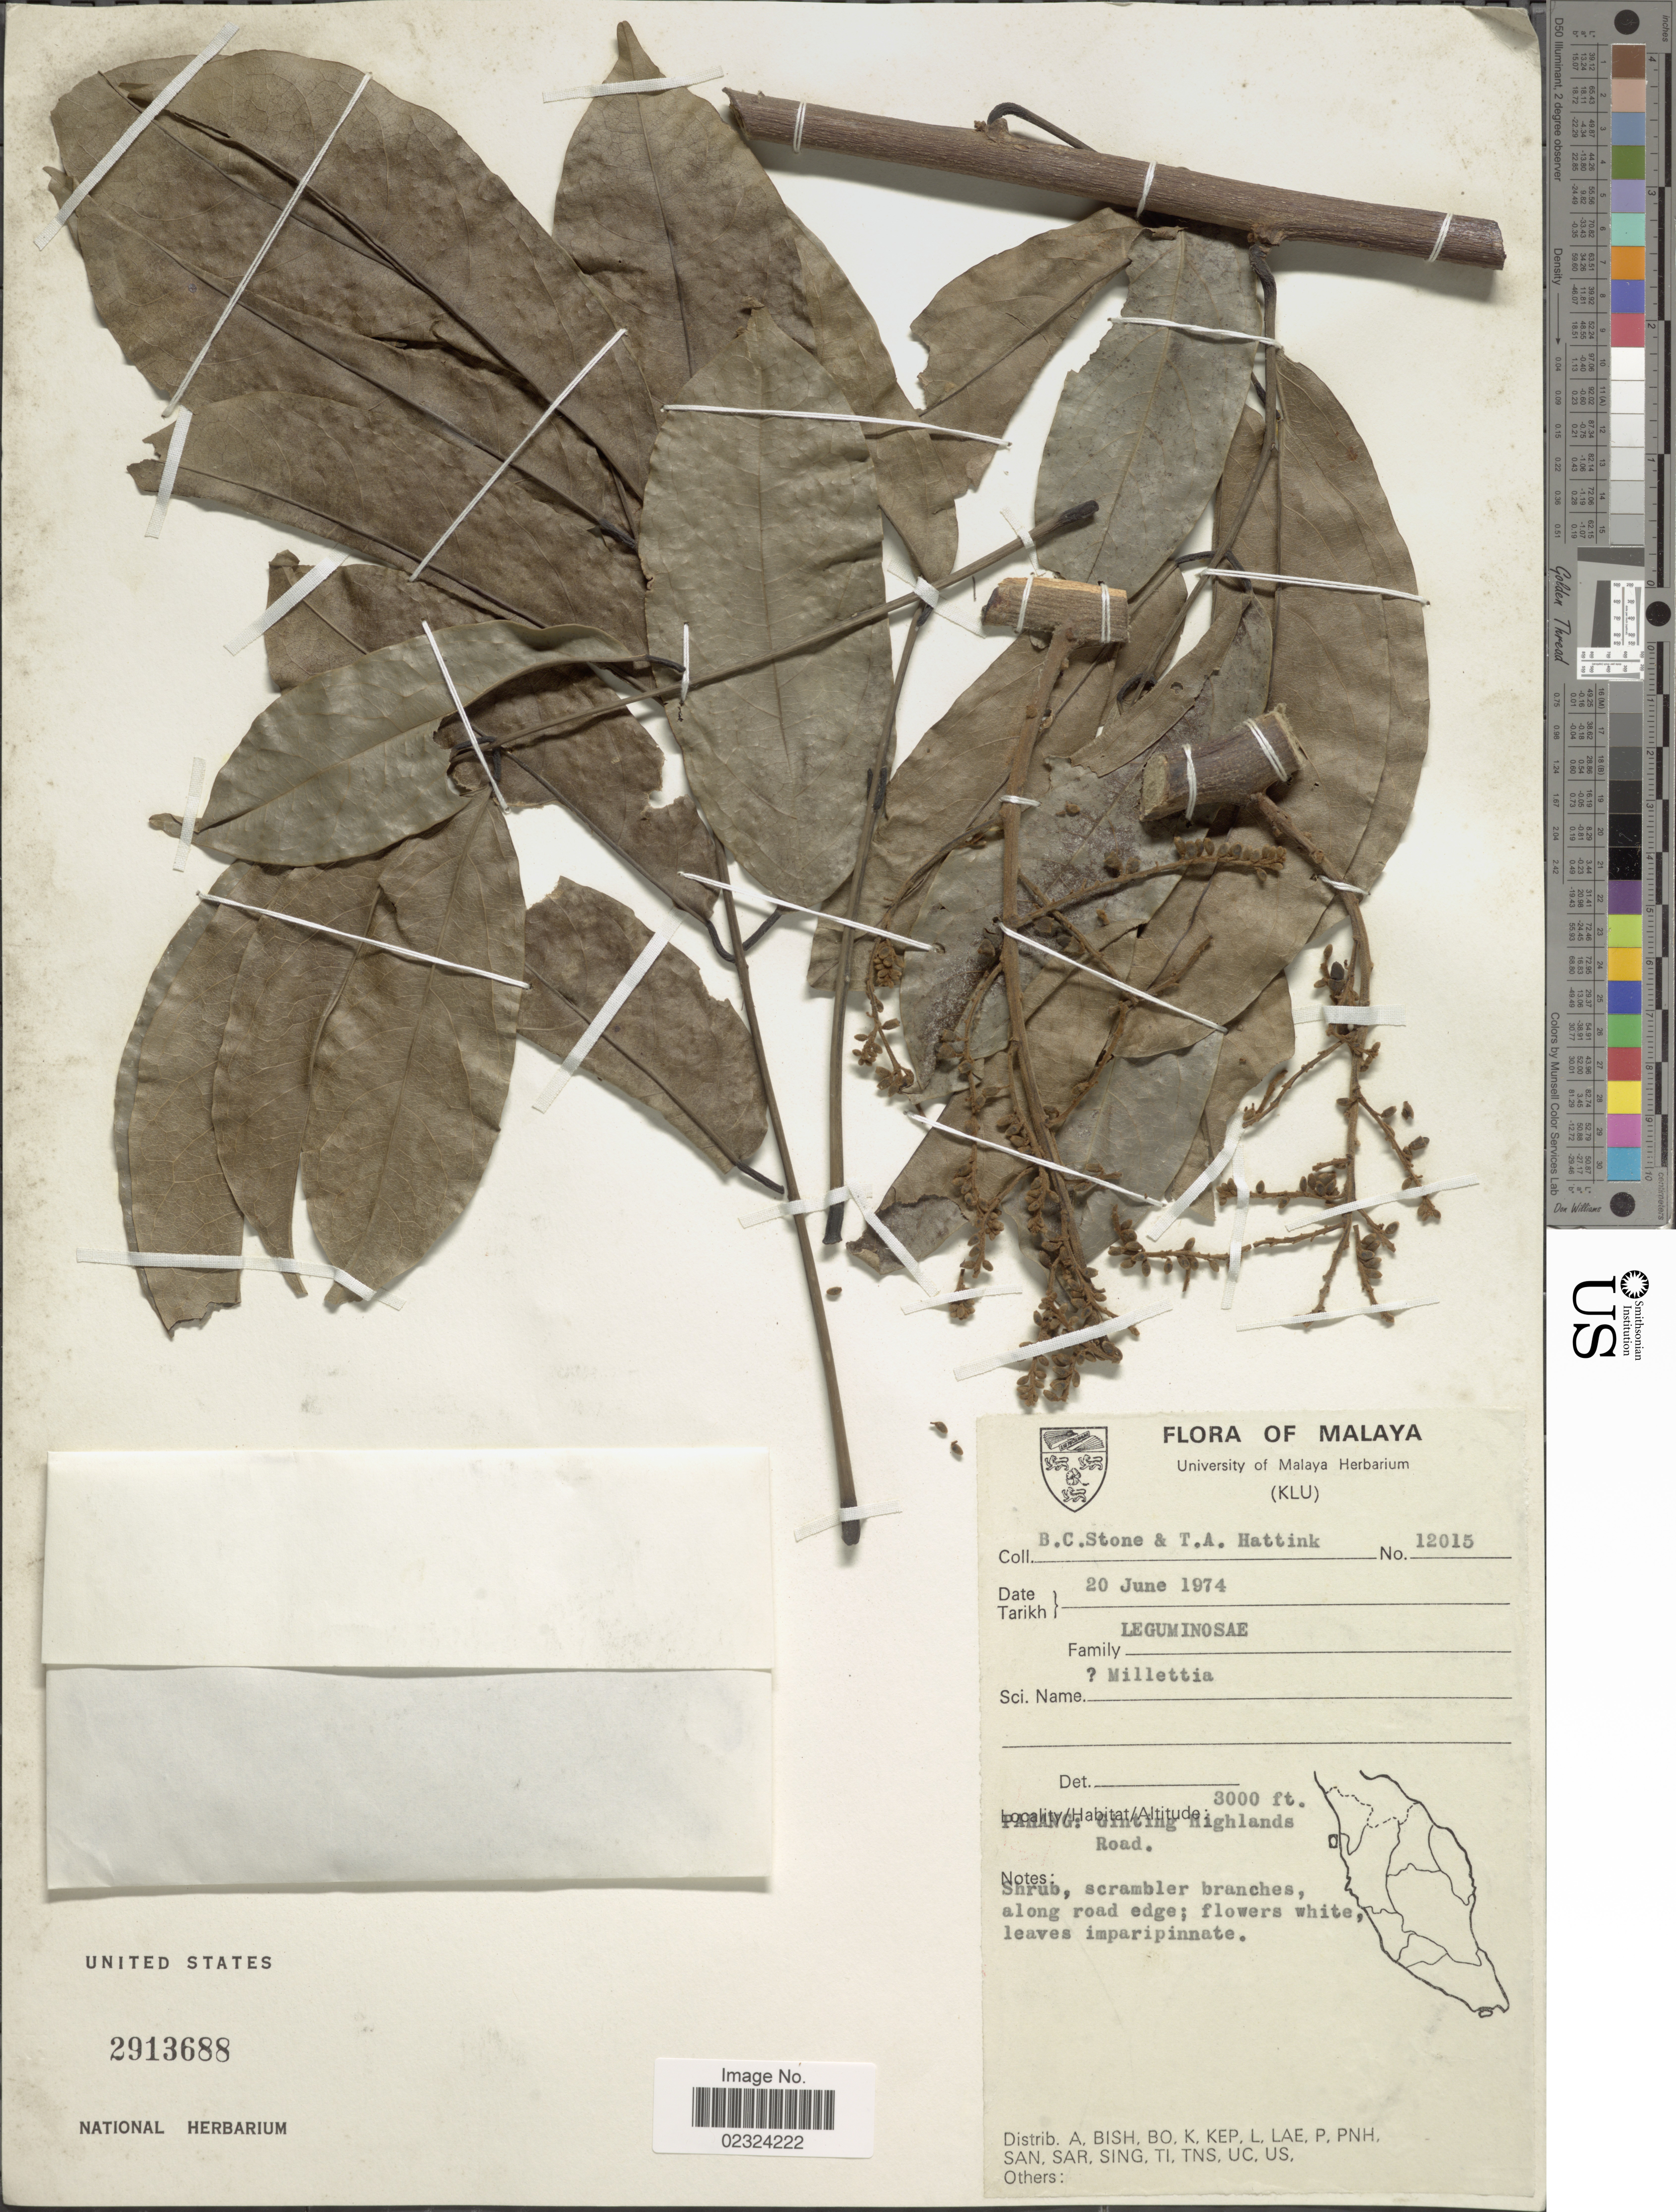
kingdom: Plantae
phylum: Tracheophyta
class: Magnoliopsida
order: Fabales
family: Fabaceae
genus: Millettia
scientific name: Millettia sp.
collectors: B. C. Stone & T. Hattink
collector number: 12015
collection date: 1974-06-20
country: Malaysia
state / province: Pinang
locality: Malaya. Panang: Ginting Highlands Road.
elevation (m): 914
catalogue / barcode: US 2913688